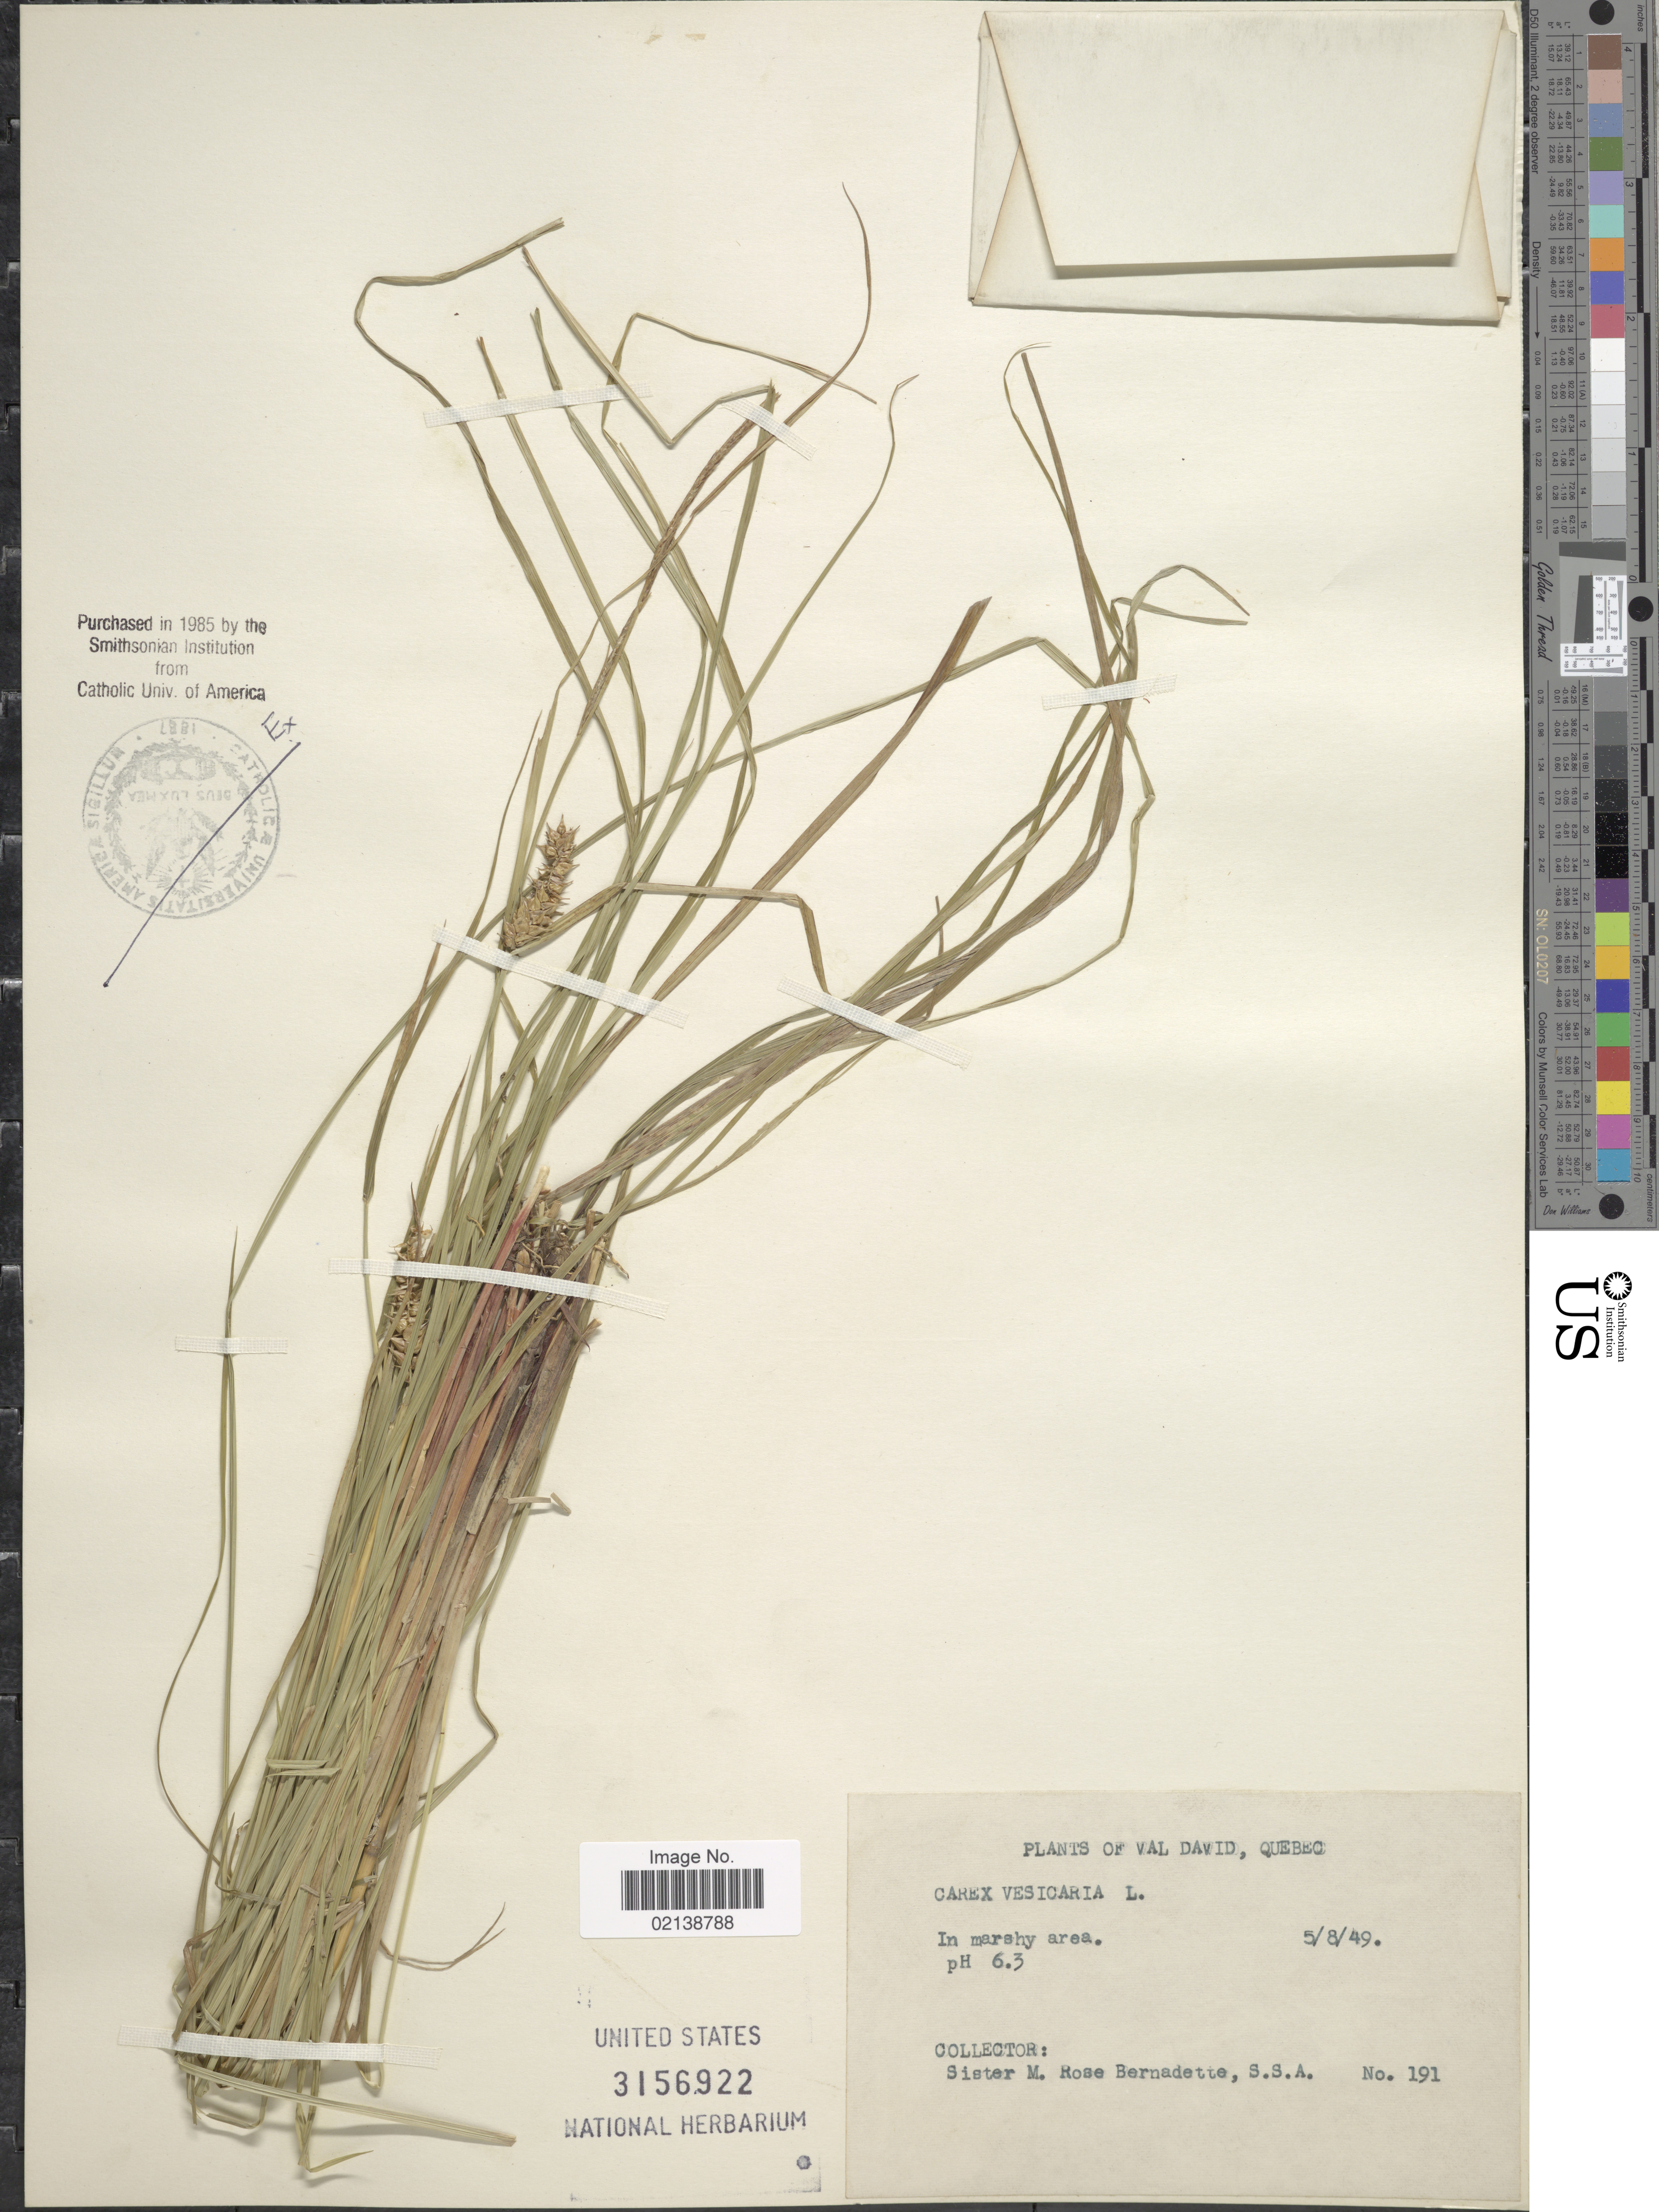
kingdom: Plantae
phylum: Tracheophyta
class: Liliopsida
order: Poales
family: Cyperaceae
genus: Carex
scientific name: Carex vesicaria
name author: L.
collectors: M. Bernadette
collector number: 191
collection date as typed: Transcribed d/m/y: 5/4/49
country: Canada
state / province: Quebec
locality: Val David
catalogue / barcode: US 3156922